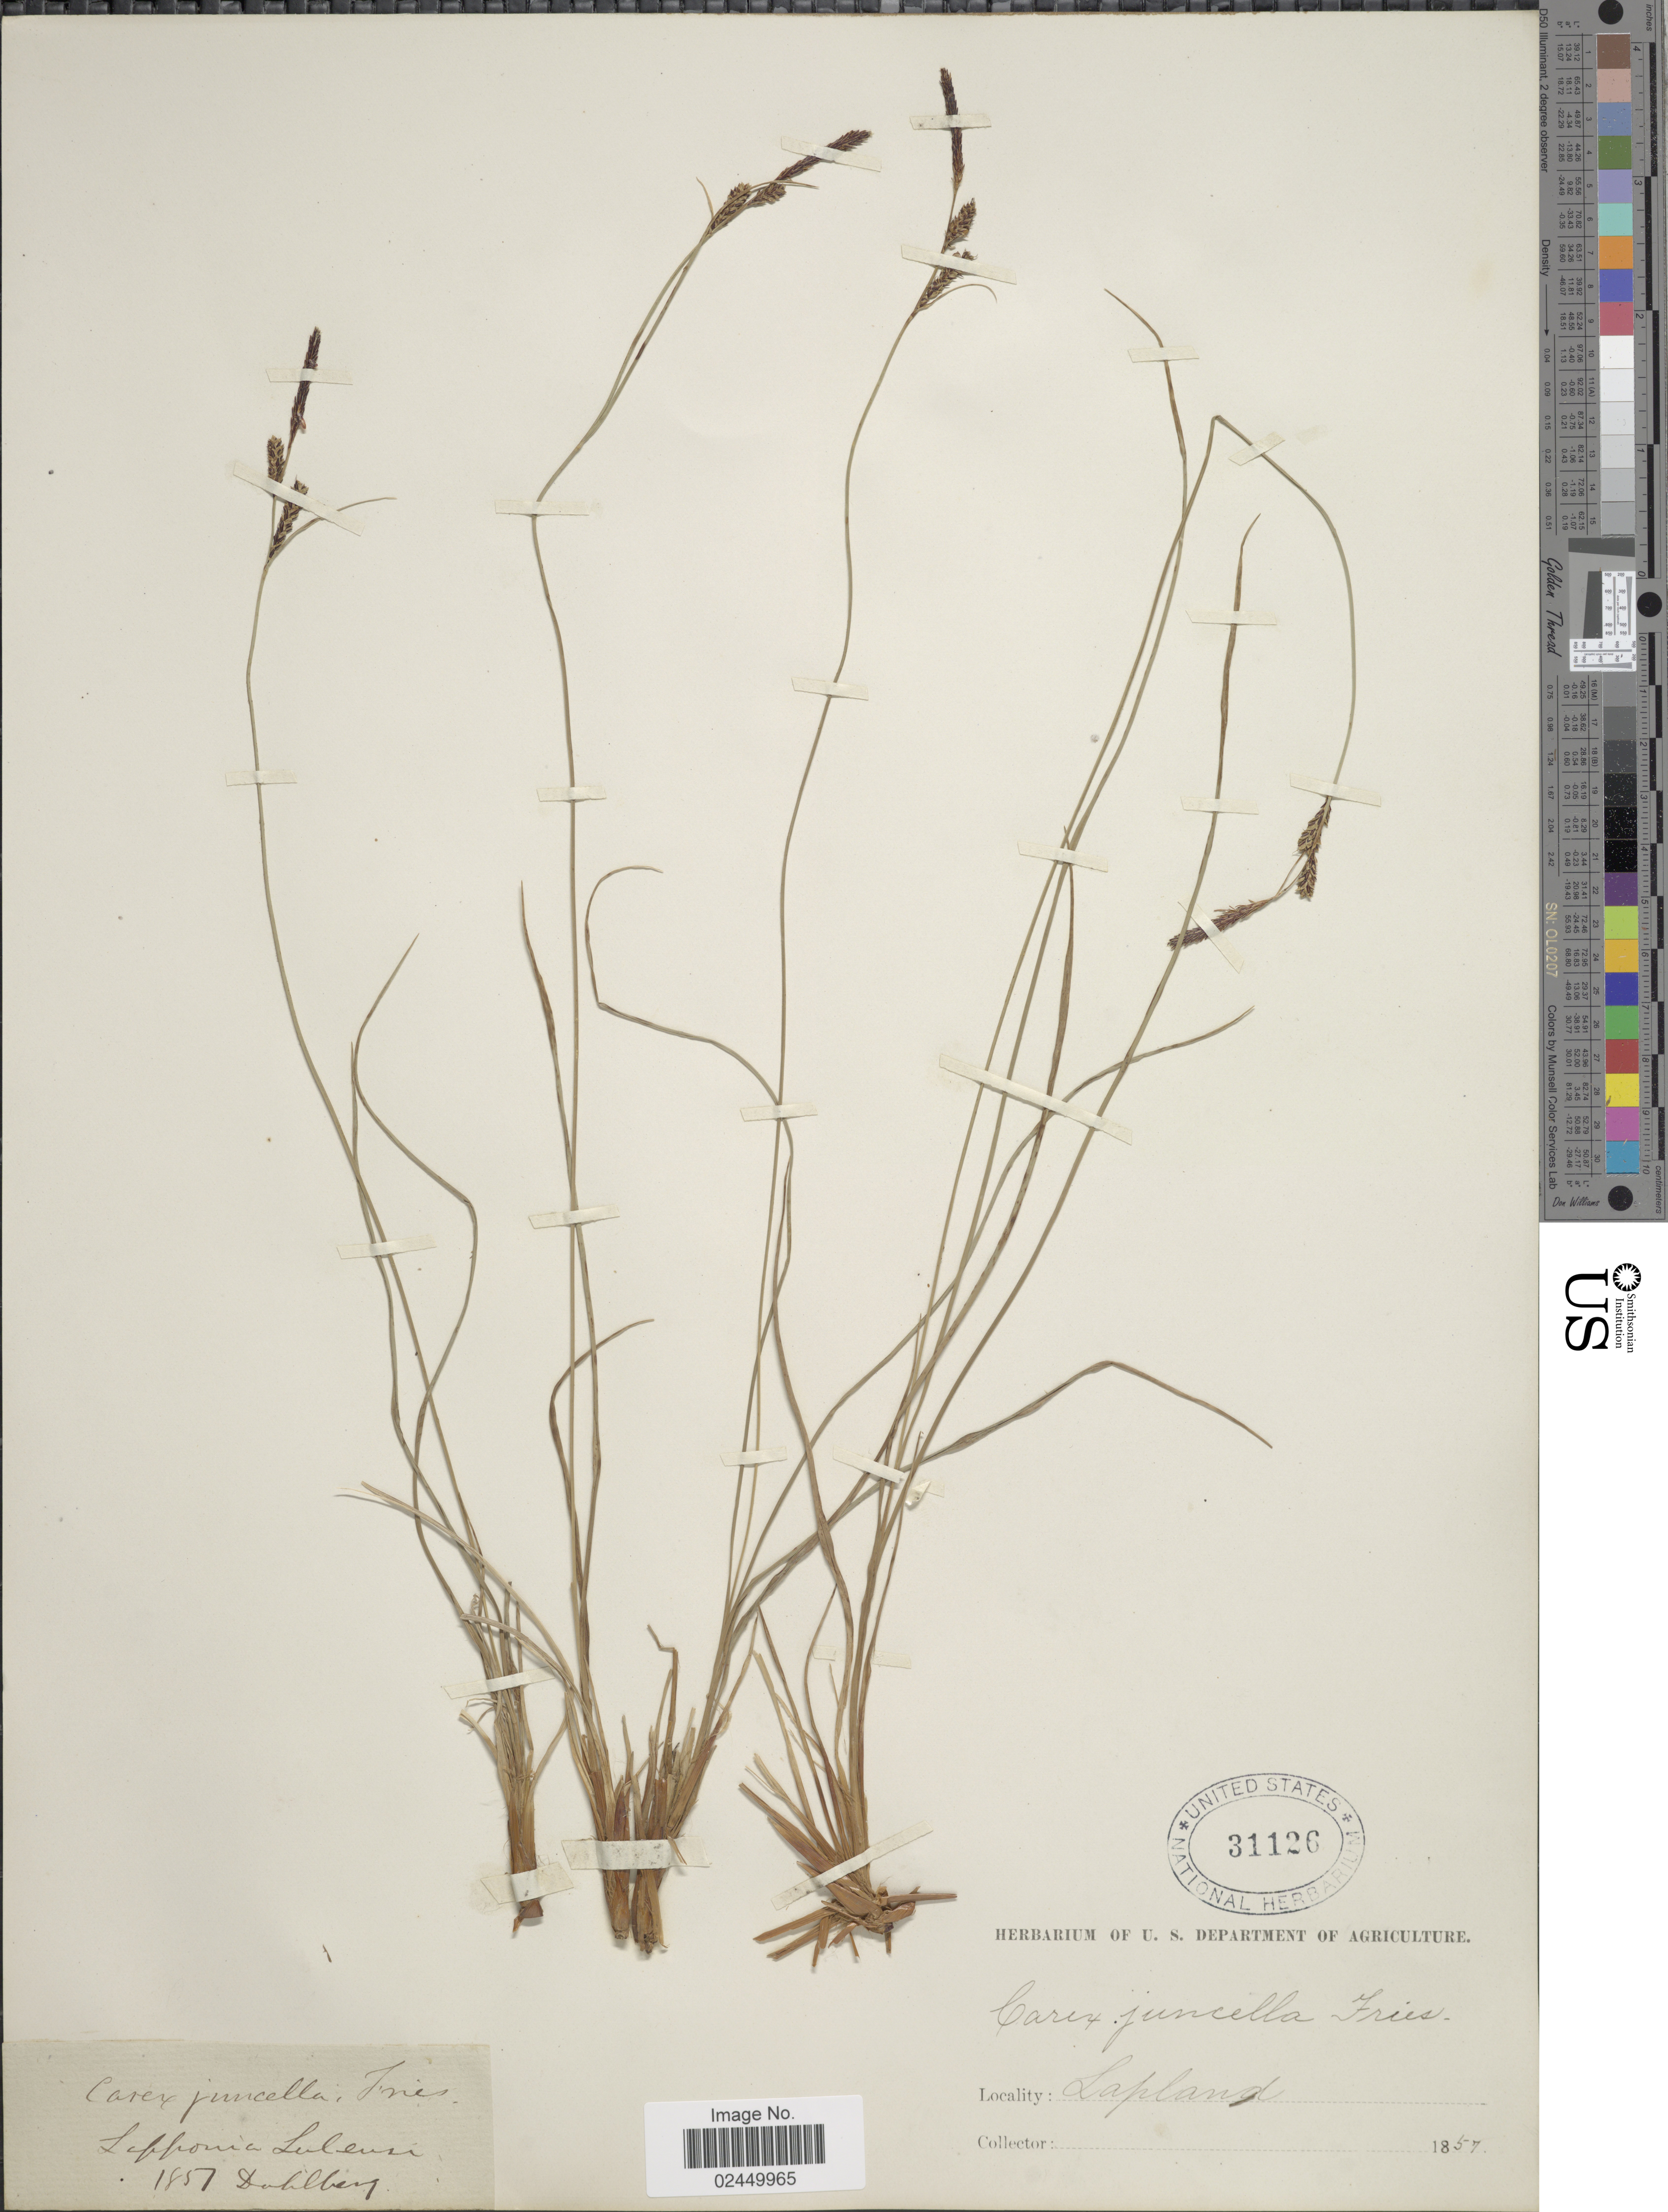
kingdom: Plantae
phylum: Tracheophyta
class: Liliopsida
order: Poales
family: Cyperaceae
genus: Carex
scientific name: Carex juncella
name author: (Fr.) Th. Fr.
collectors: Dahlberg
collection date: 1857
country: Sweden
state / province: Norrbotten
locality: Kvikkjokk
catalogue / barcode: US 31126